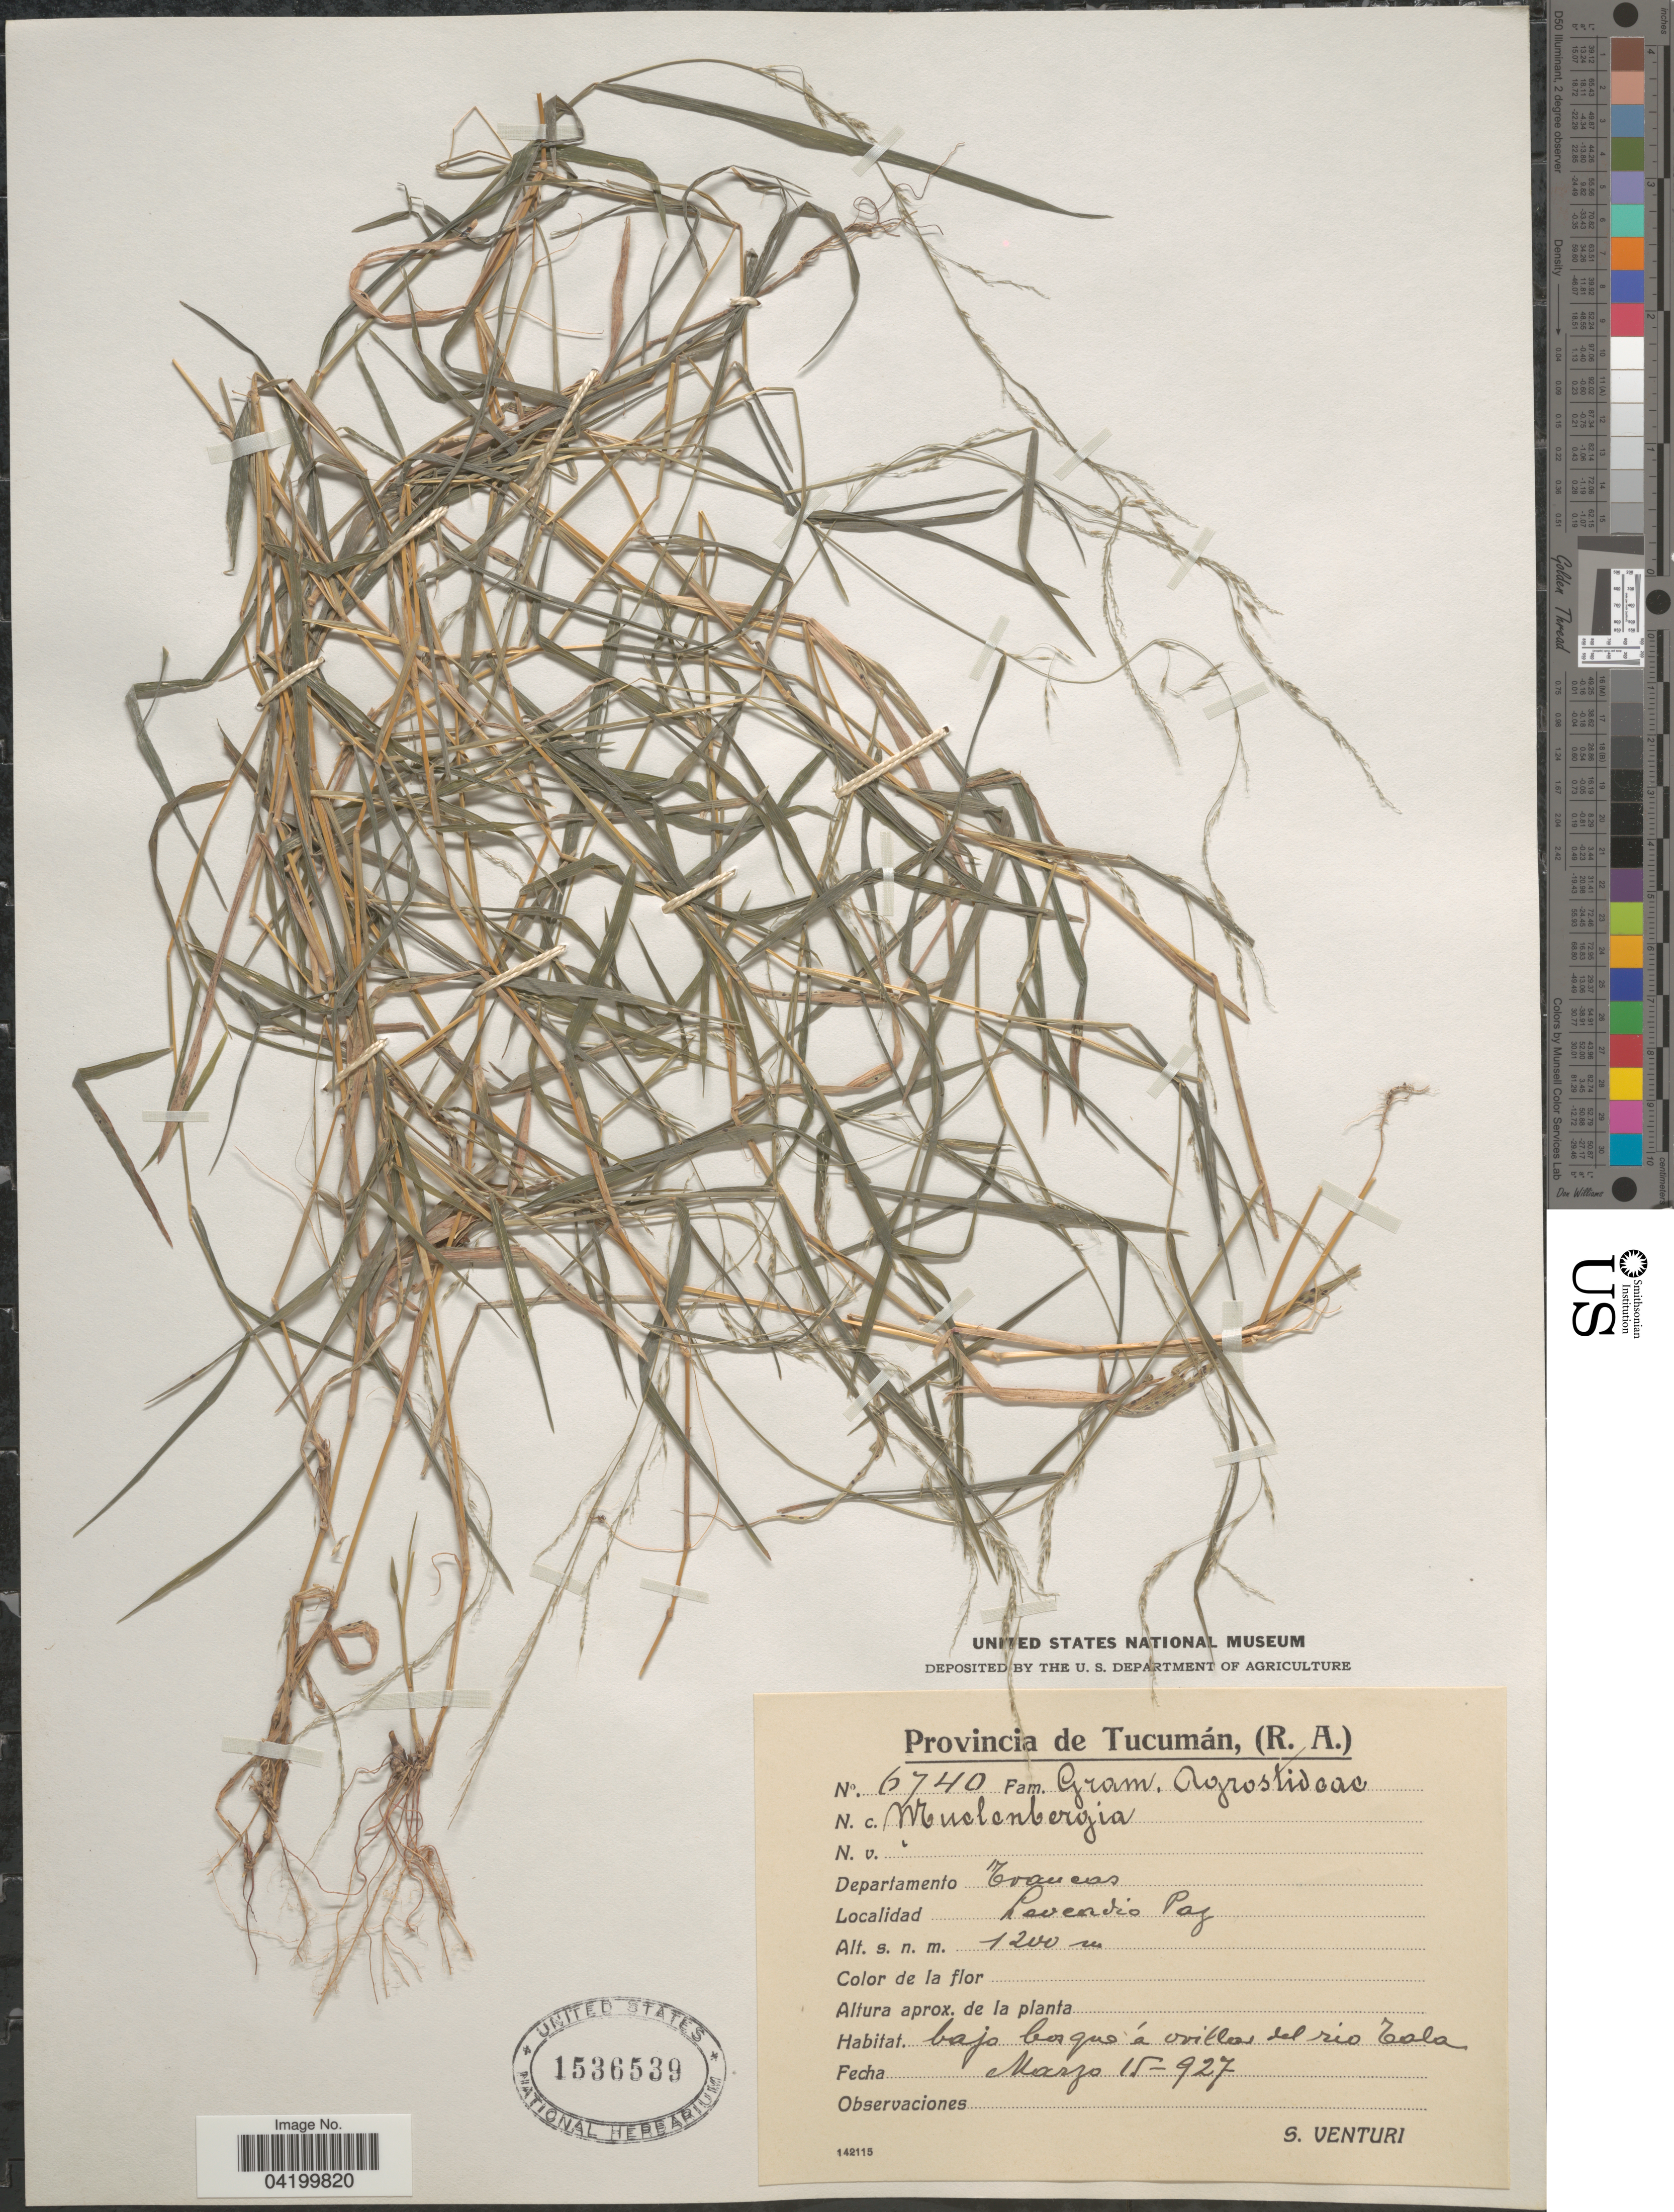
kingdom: Plantae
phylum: Tracheophyta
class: Liliopsida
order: Poales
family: Poaceae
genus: Muhlenbergia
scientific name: Muhlenbergia schreberi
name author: J.F. Gmel.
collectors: S. Venturi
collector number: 6740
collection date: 1927-03-15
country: Argentina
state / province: Tucuman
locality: (R.A.). Departamento Trancas. Leocadio Paz.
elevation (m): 1200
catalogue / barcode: US 1536539